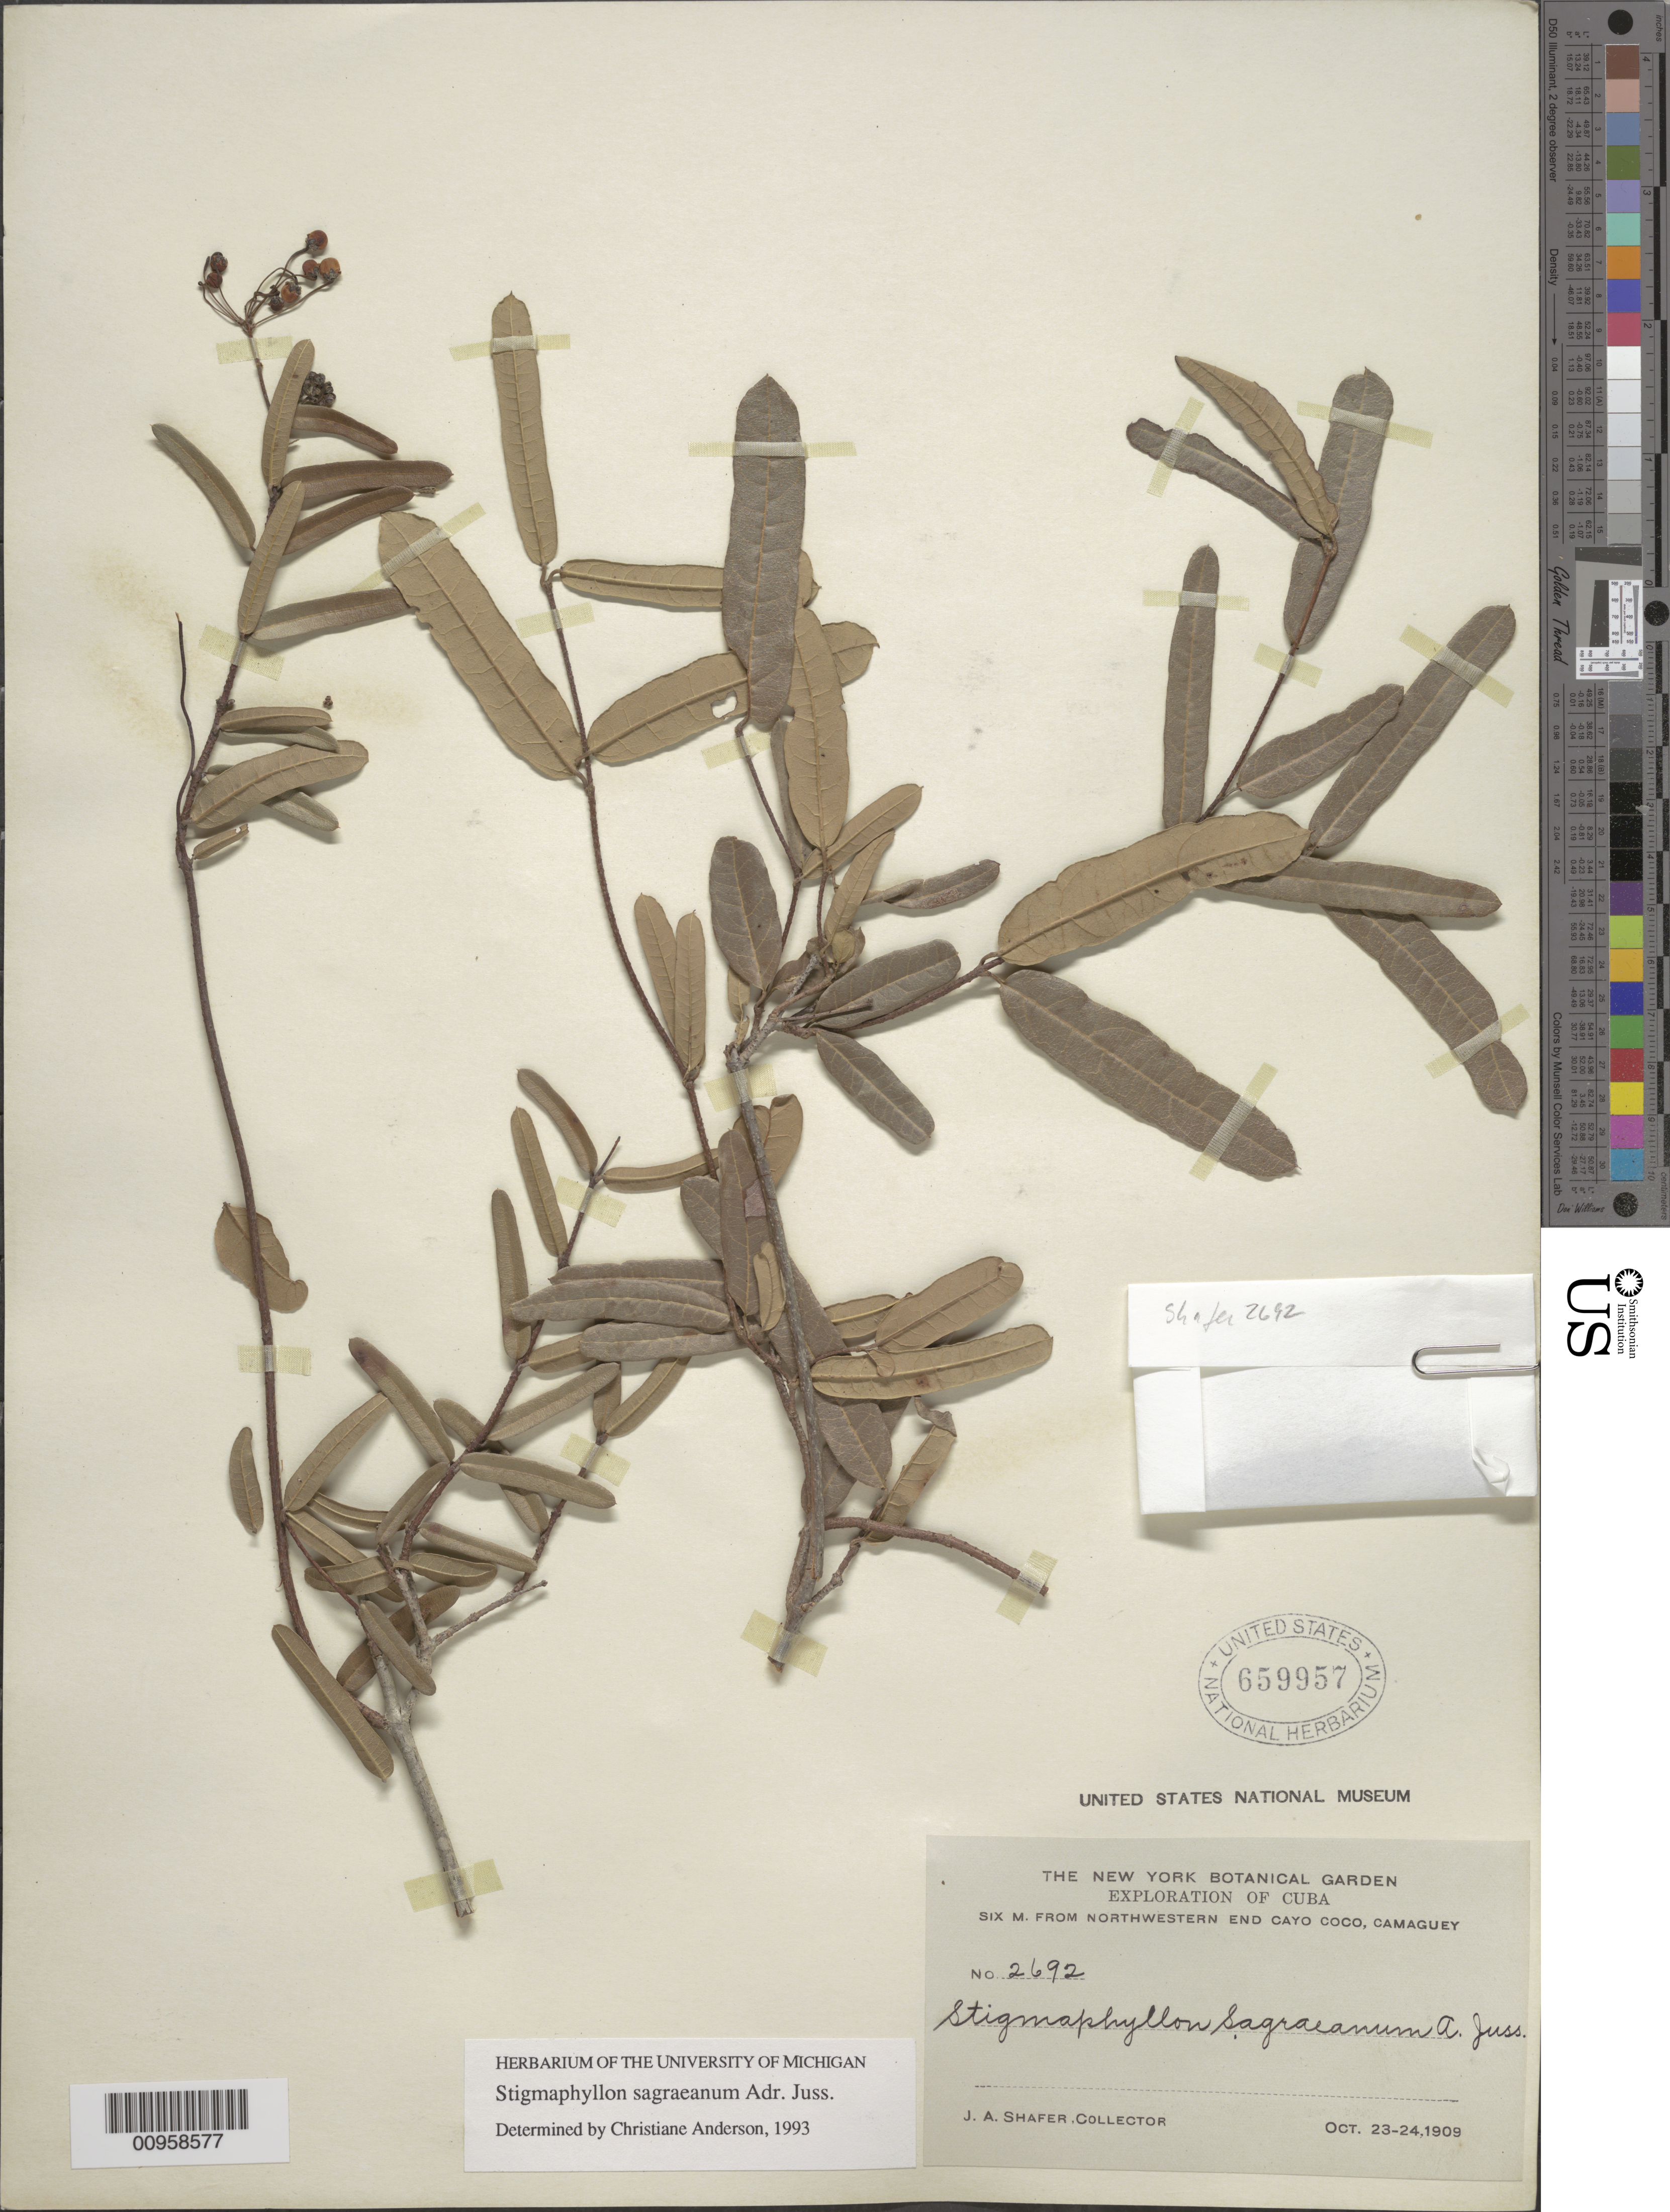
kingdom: Plantae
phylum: Tracheophyta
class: Magnoliopsida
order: Malpighiales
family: Malpighiaceae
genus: Stigmaphyllon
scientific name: Stigmaphyllon sagraeanum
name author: Juss.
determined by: Anderson, C.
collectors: J. A. Shafer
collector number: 2692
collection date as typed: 23 Oct 1909 to 24 Oct 1909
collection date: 1909-10-23/1909-10-24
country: Cuba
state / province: Camagüey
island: Cuba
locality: Six m from northwestern end Cayo Coco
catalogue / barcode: US 659957